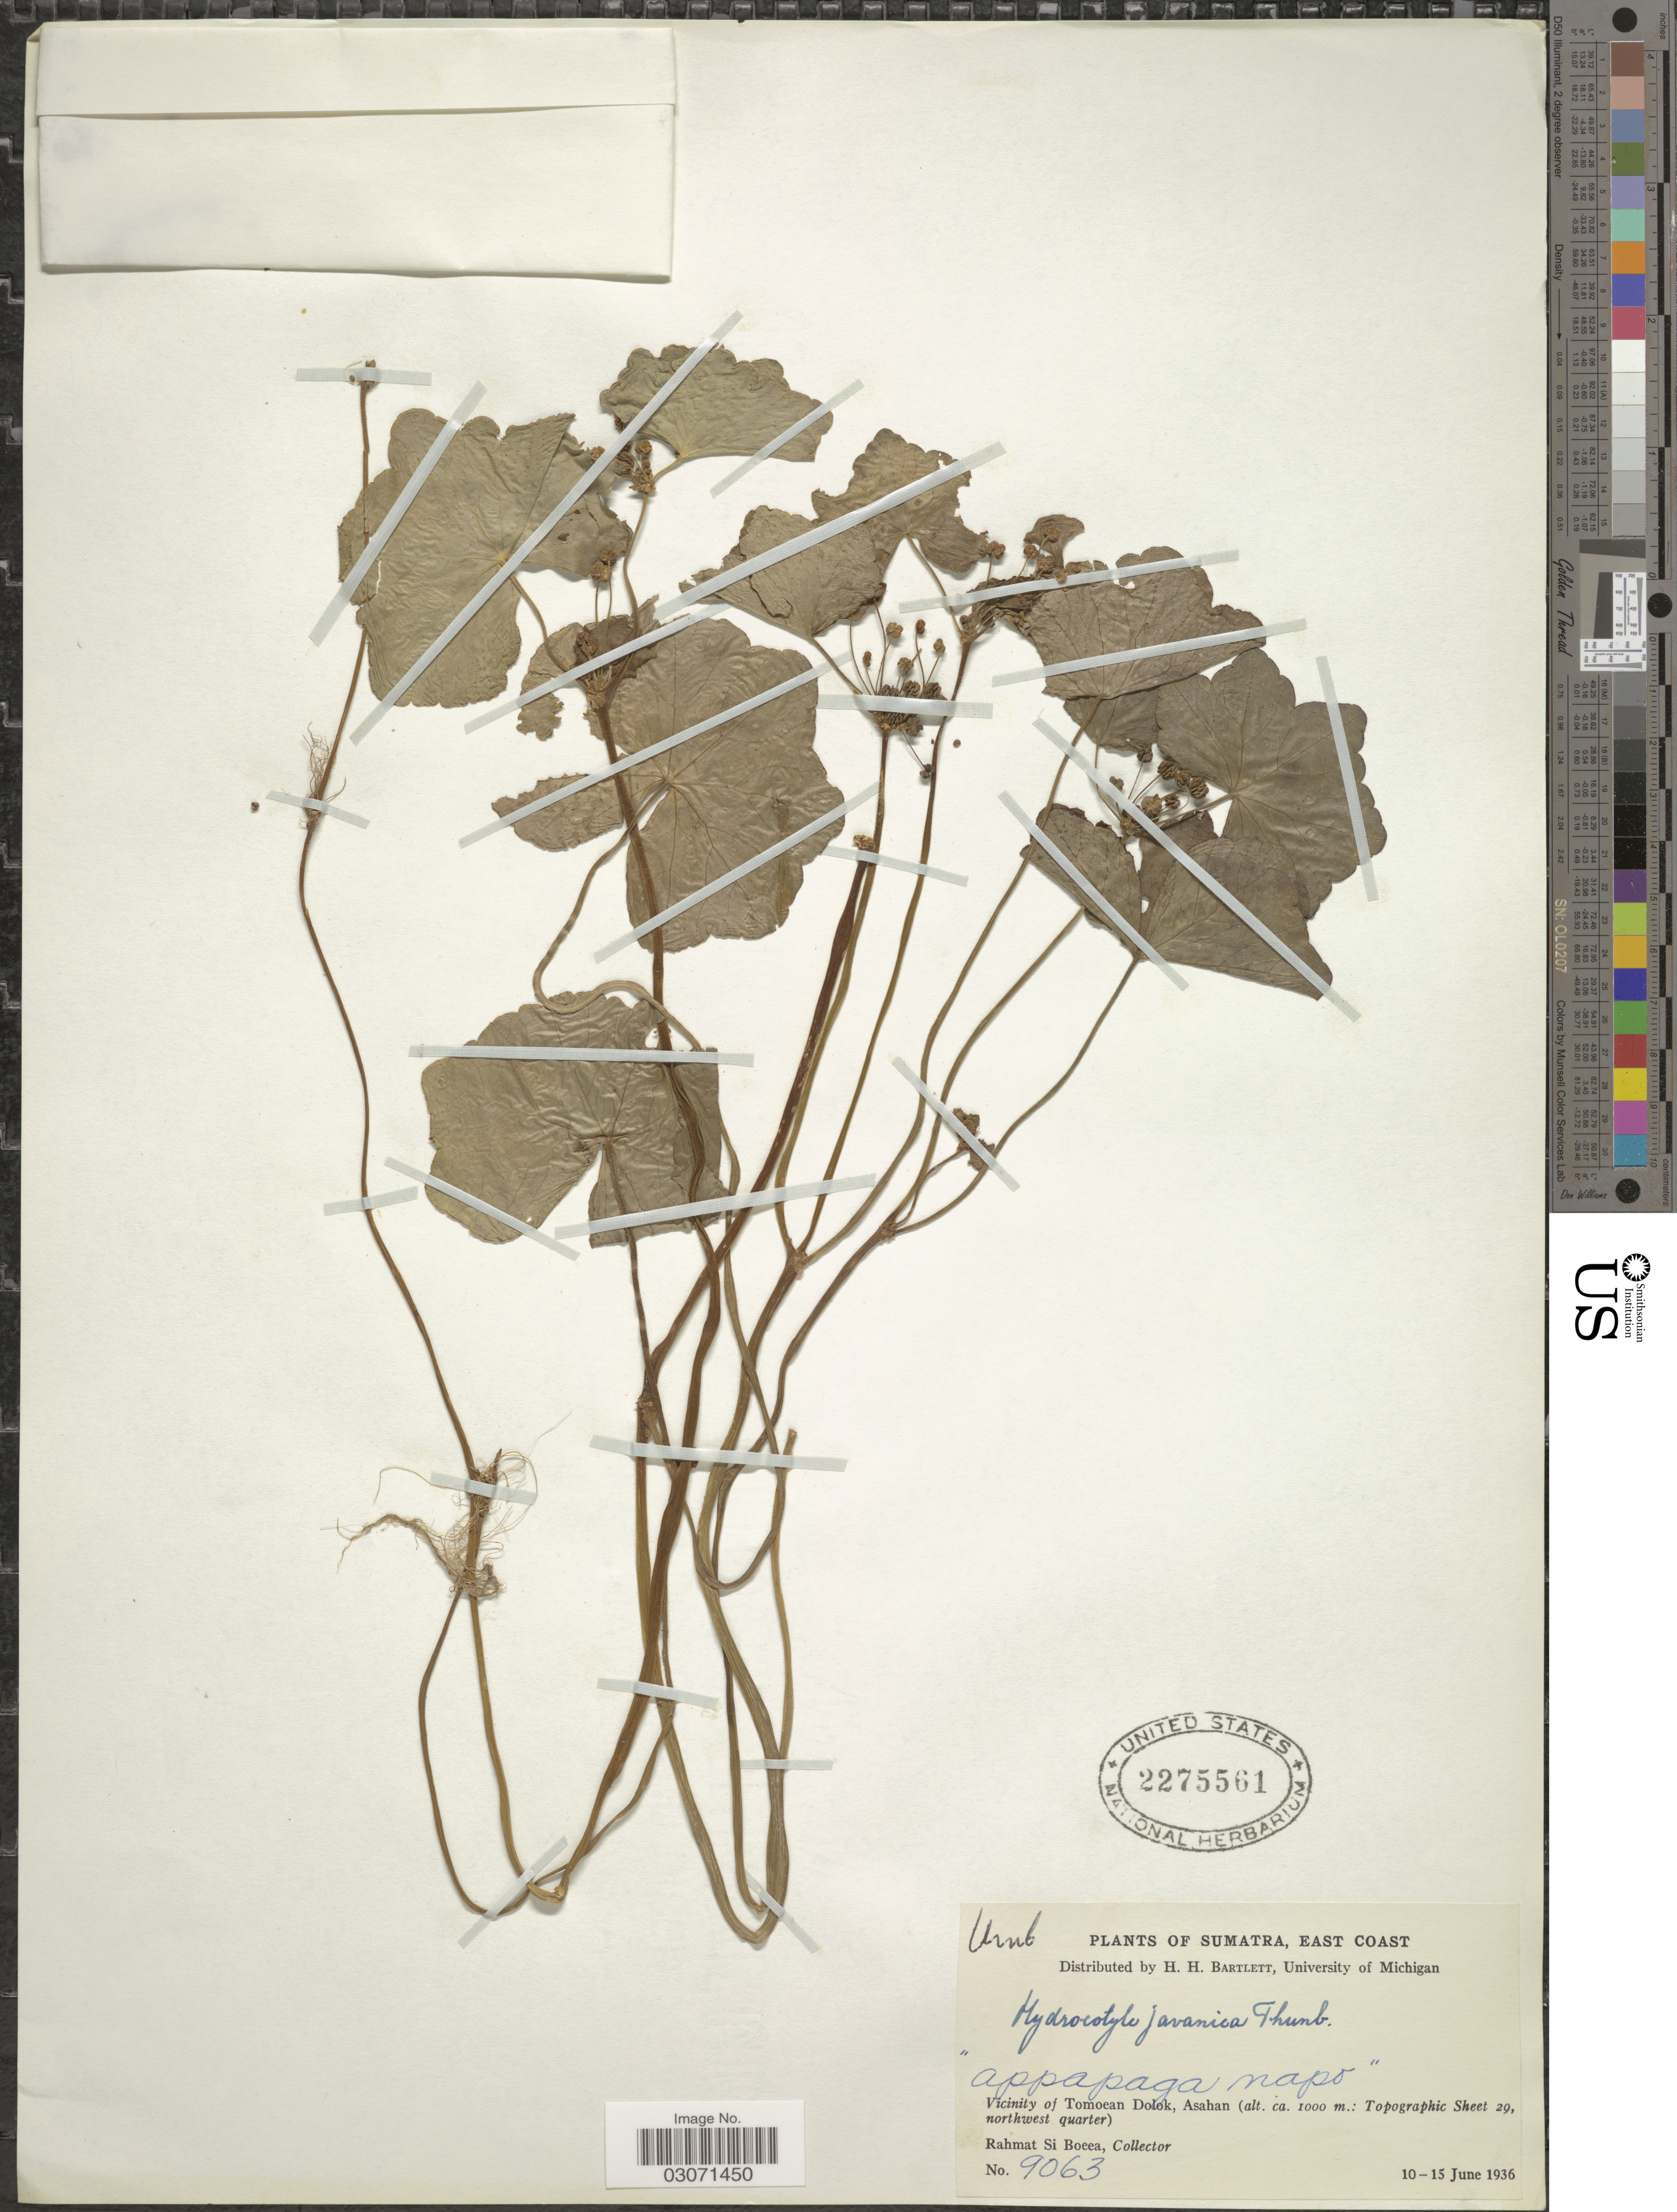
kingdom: Plantae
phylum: Tracheophyta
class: Magnoliopsida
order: Apiales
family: Araliaceae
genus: Hydrocotyle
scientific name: Hydrocotyle javanica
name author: Thunb.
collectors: Rahmat Si Boeea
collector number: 9063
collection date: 1936-06-10/1936-06-15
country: Indonesia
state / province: Sumatra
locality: East Coast. Vicinity of Tomoean Dolok, Asahan: (Topographic Sheet 29, northwest quarter).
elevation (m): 1000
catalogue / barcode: US 2275561